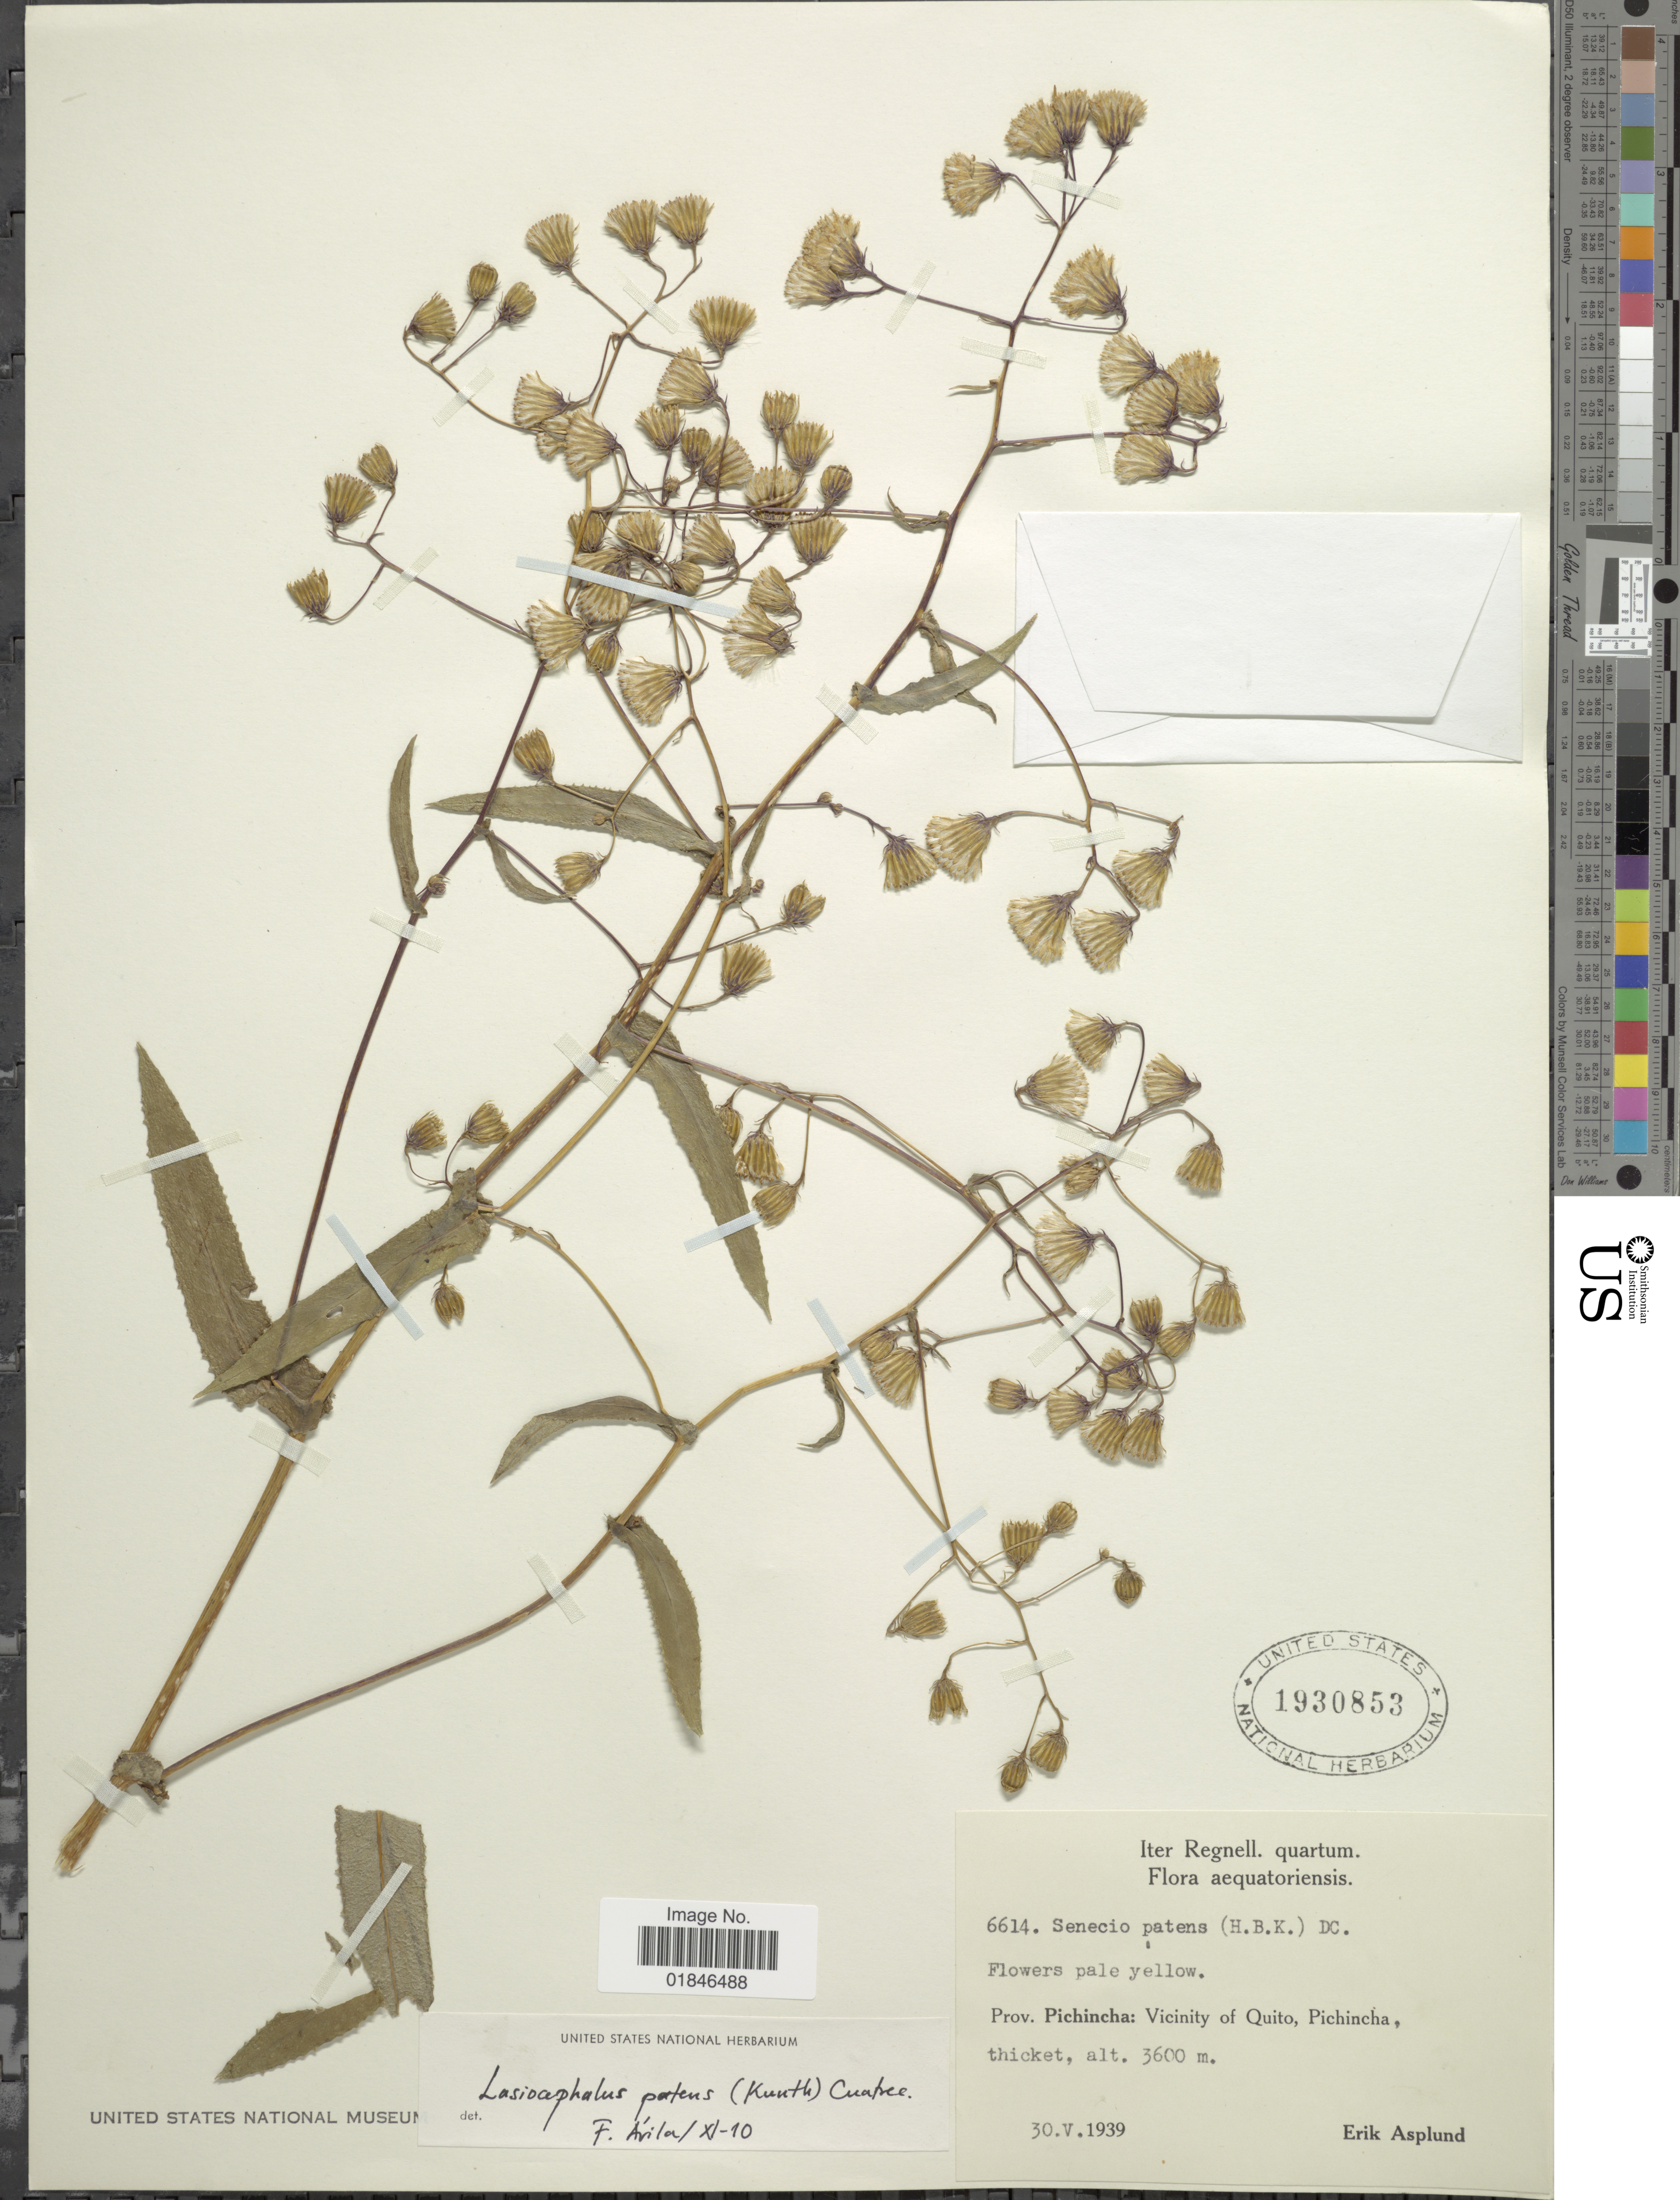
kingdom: Plantae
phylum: Tracheophyta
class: Magnoliopsida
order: Asterales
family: Asteraceae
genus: Senecio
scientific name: Senecio patens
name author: (Kunth) DC.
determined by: Salomon, Luciana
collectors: E. Asplund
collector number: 6614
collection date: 1939-05-30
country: Ecuador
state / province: Pichincha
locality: Prov. Pichincha: Vicinity of Quito , Pichincha.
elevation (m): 3600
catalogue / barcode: US 1930853